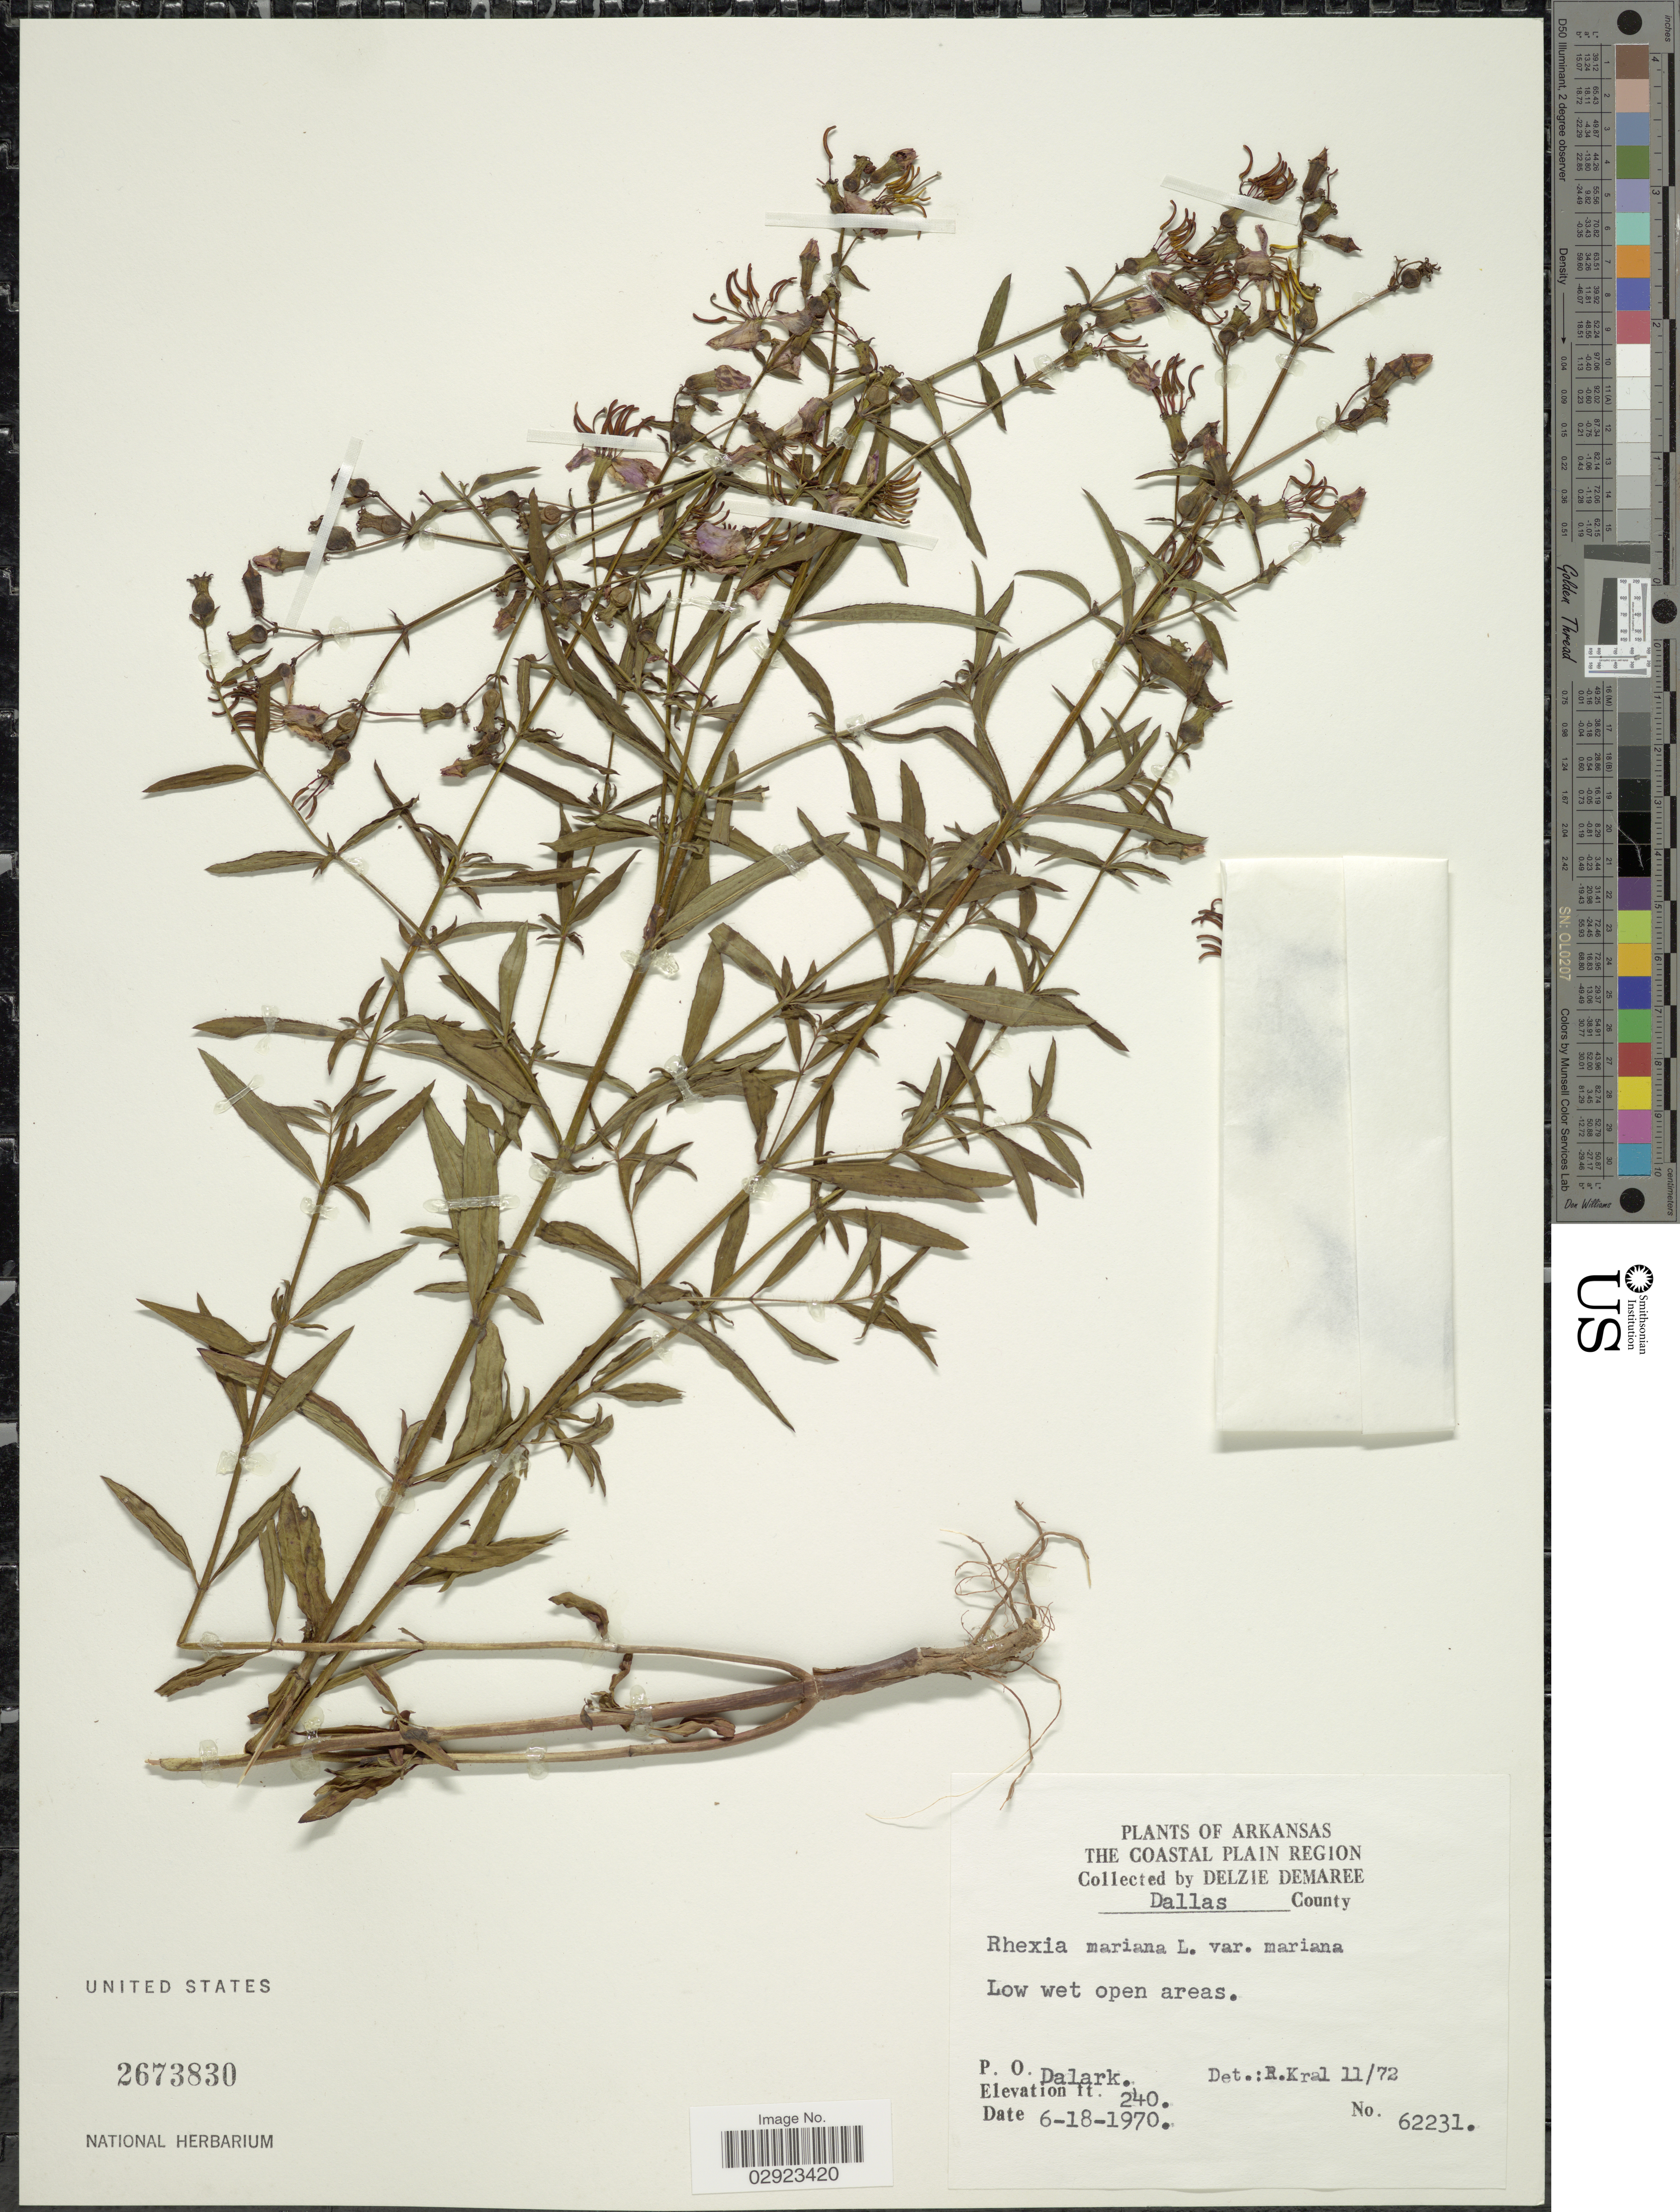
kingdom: Plantae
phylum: Tracheophyta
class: Magnoliopsida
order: Myrtales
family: Melastomataceae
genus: Rhexia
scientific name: Rhexia mariana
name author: L.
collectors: D. Damaree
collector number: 62231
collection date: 1970-06-18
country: United States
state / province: Arkansas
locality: Coastal Plaine Region, Dallas County, P.O. Dalark.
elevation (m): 73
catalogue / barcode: US 2673830